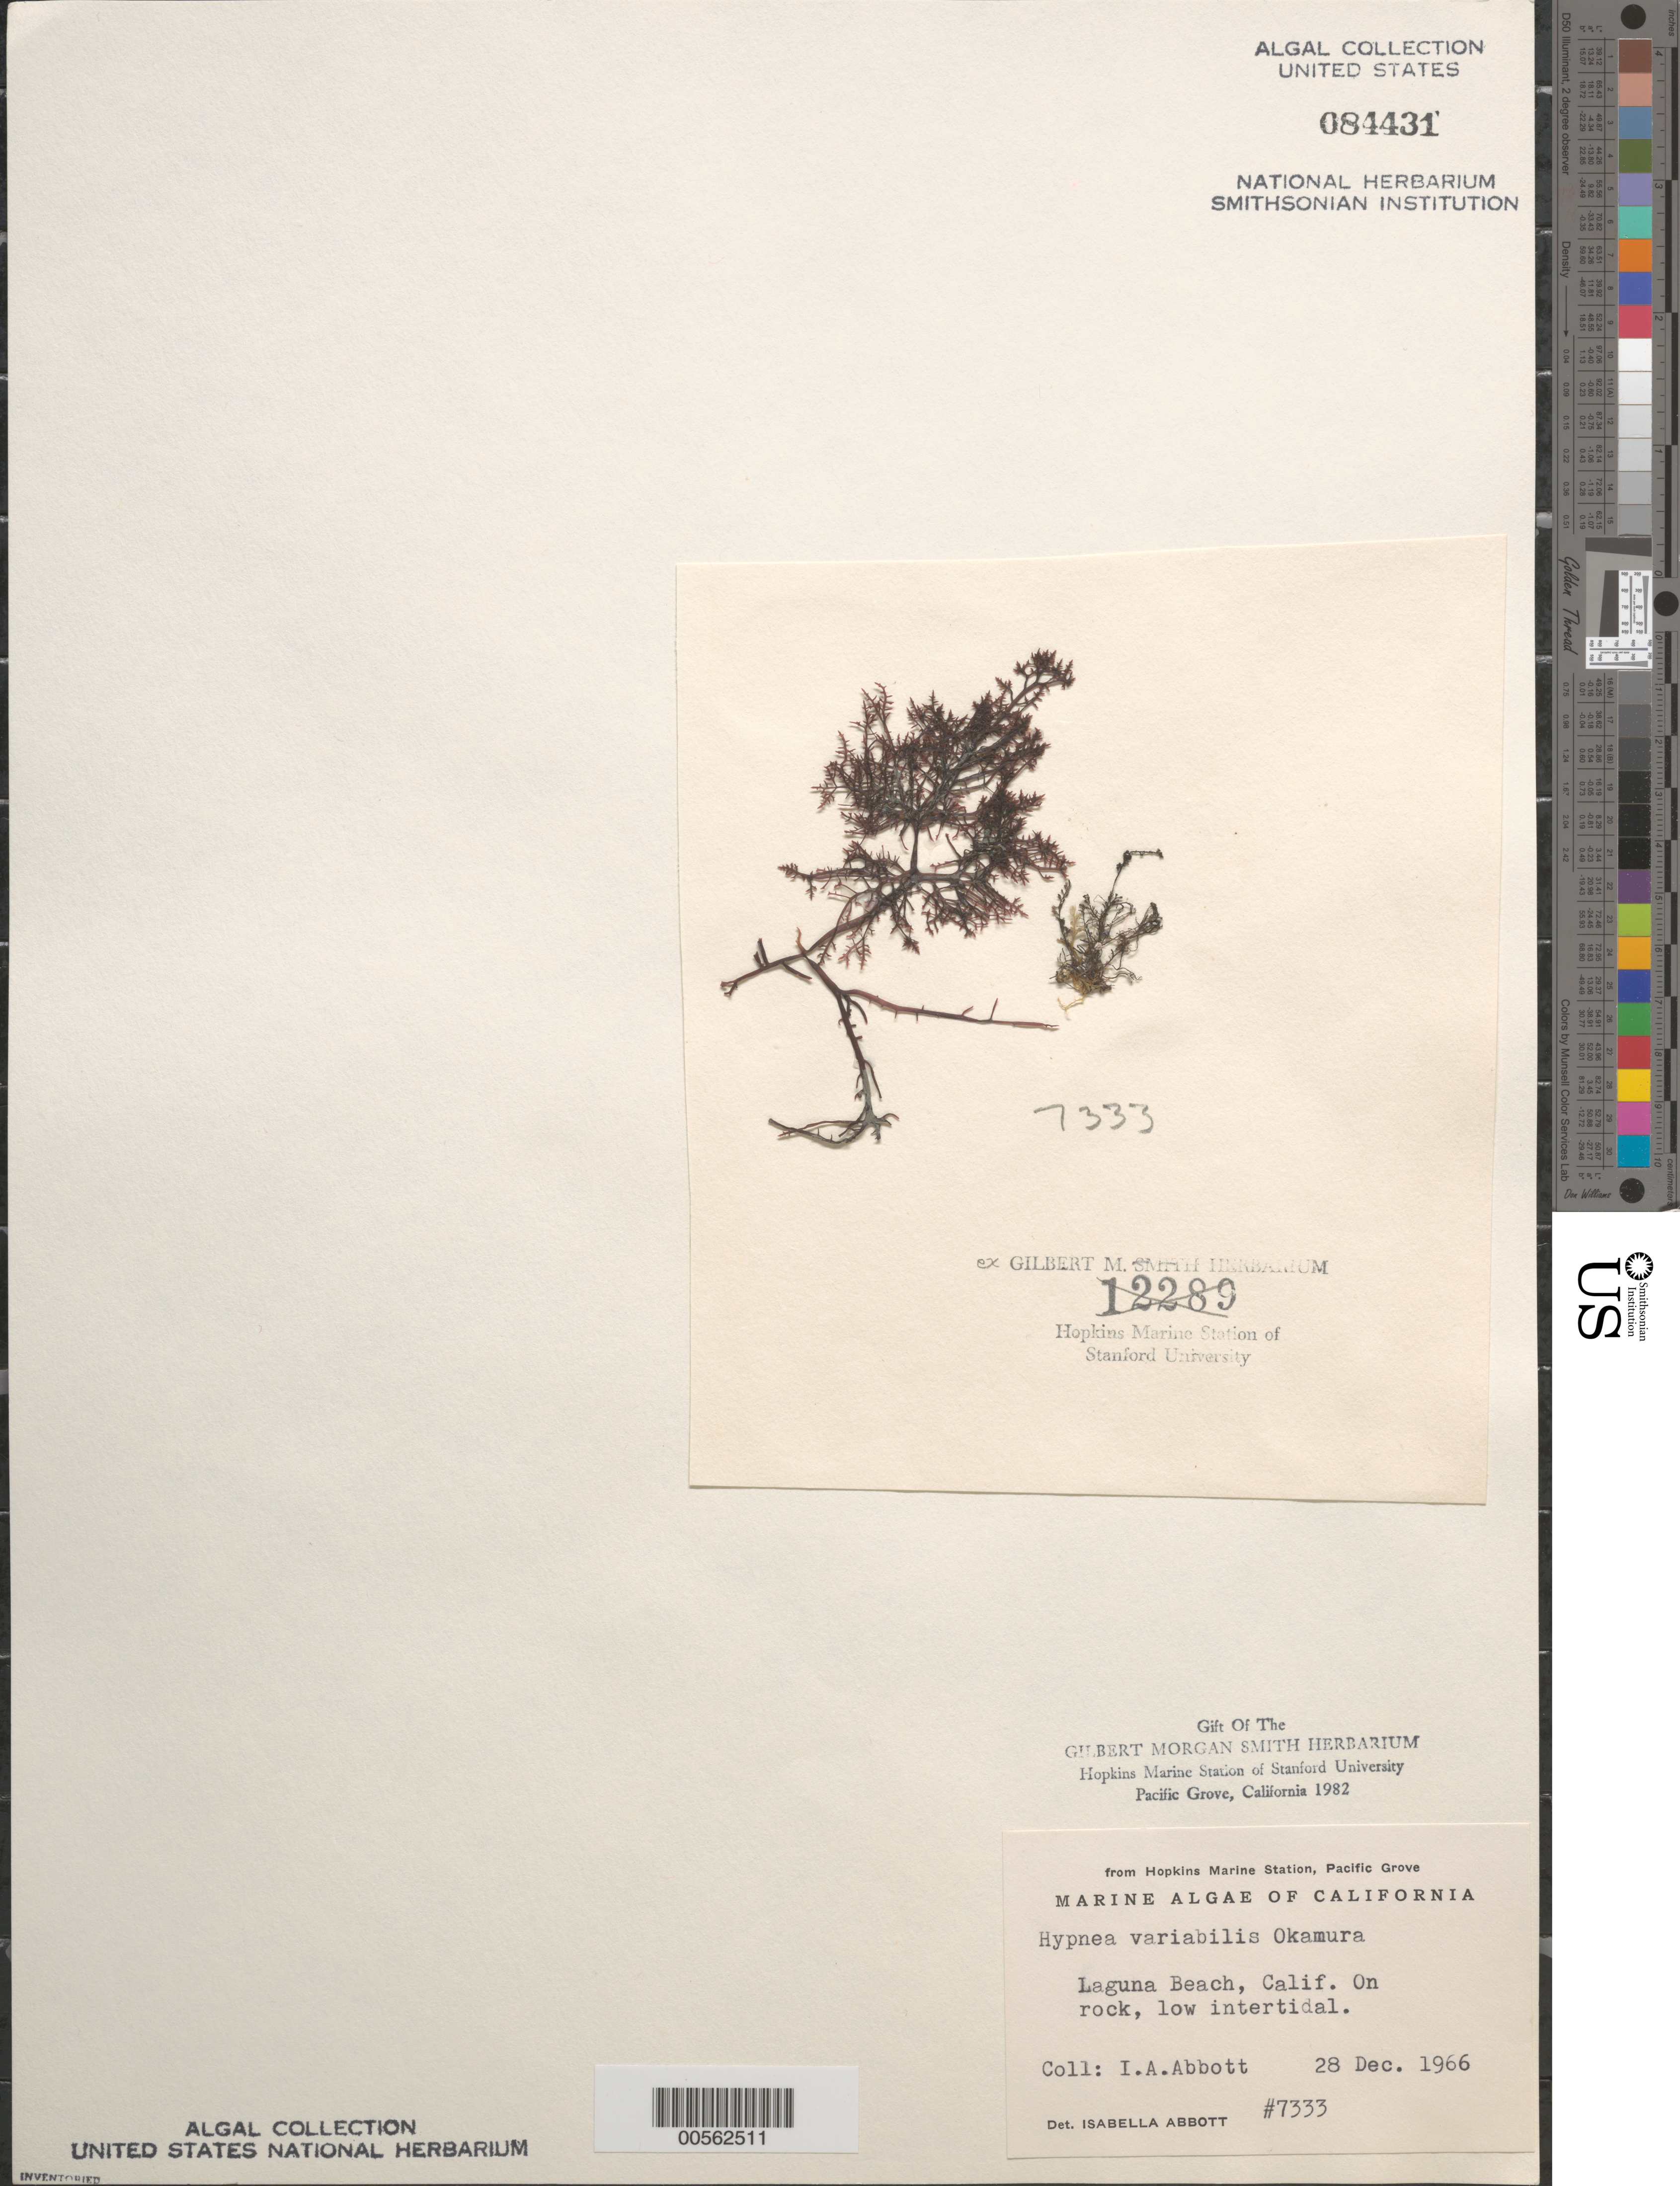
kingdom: Plantae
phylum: Rhodophyta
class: Florideophyceae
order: Gigartinales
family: Cystocloniaceae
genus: Hypnea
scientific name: Hypnea variabilis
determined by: Abbott, Isabella A.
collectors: I. A. Abbott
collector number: IAA 7333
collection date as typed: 28 Dec 1966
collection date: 1966-12-28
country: United States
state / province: California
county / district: Orange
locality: Laguna Beach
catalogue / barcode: US 84431